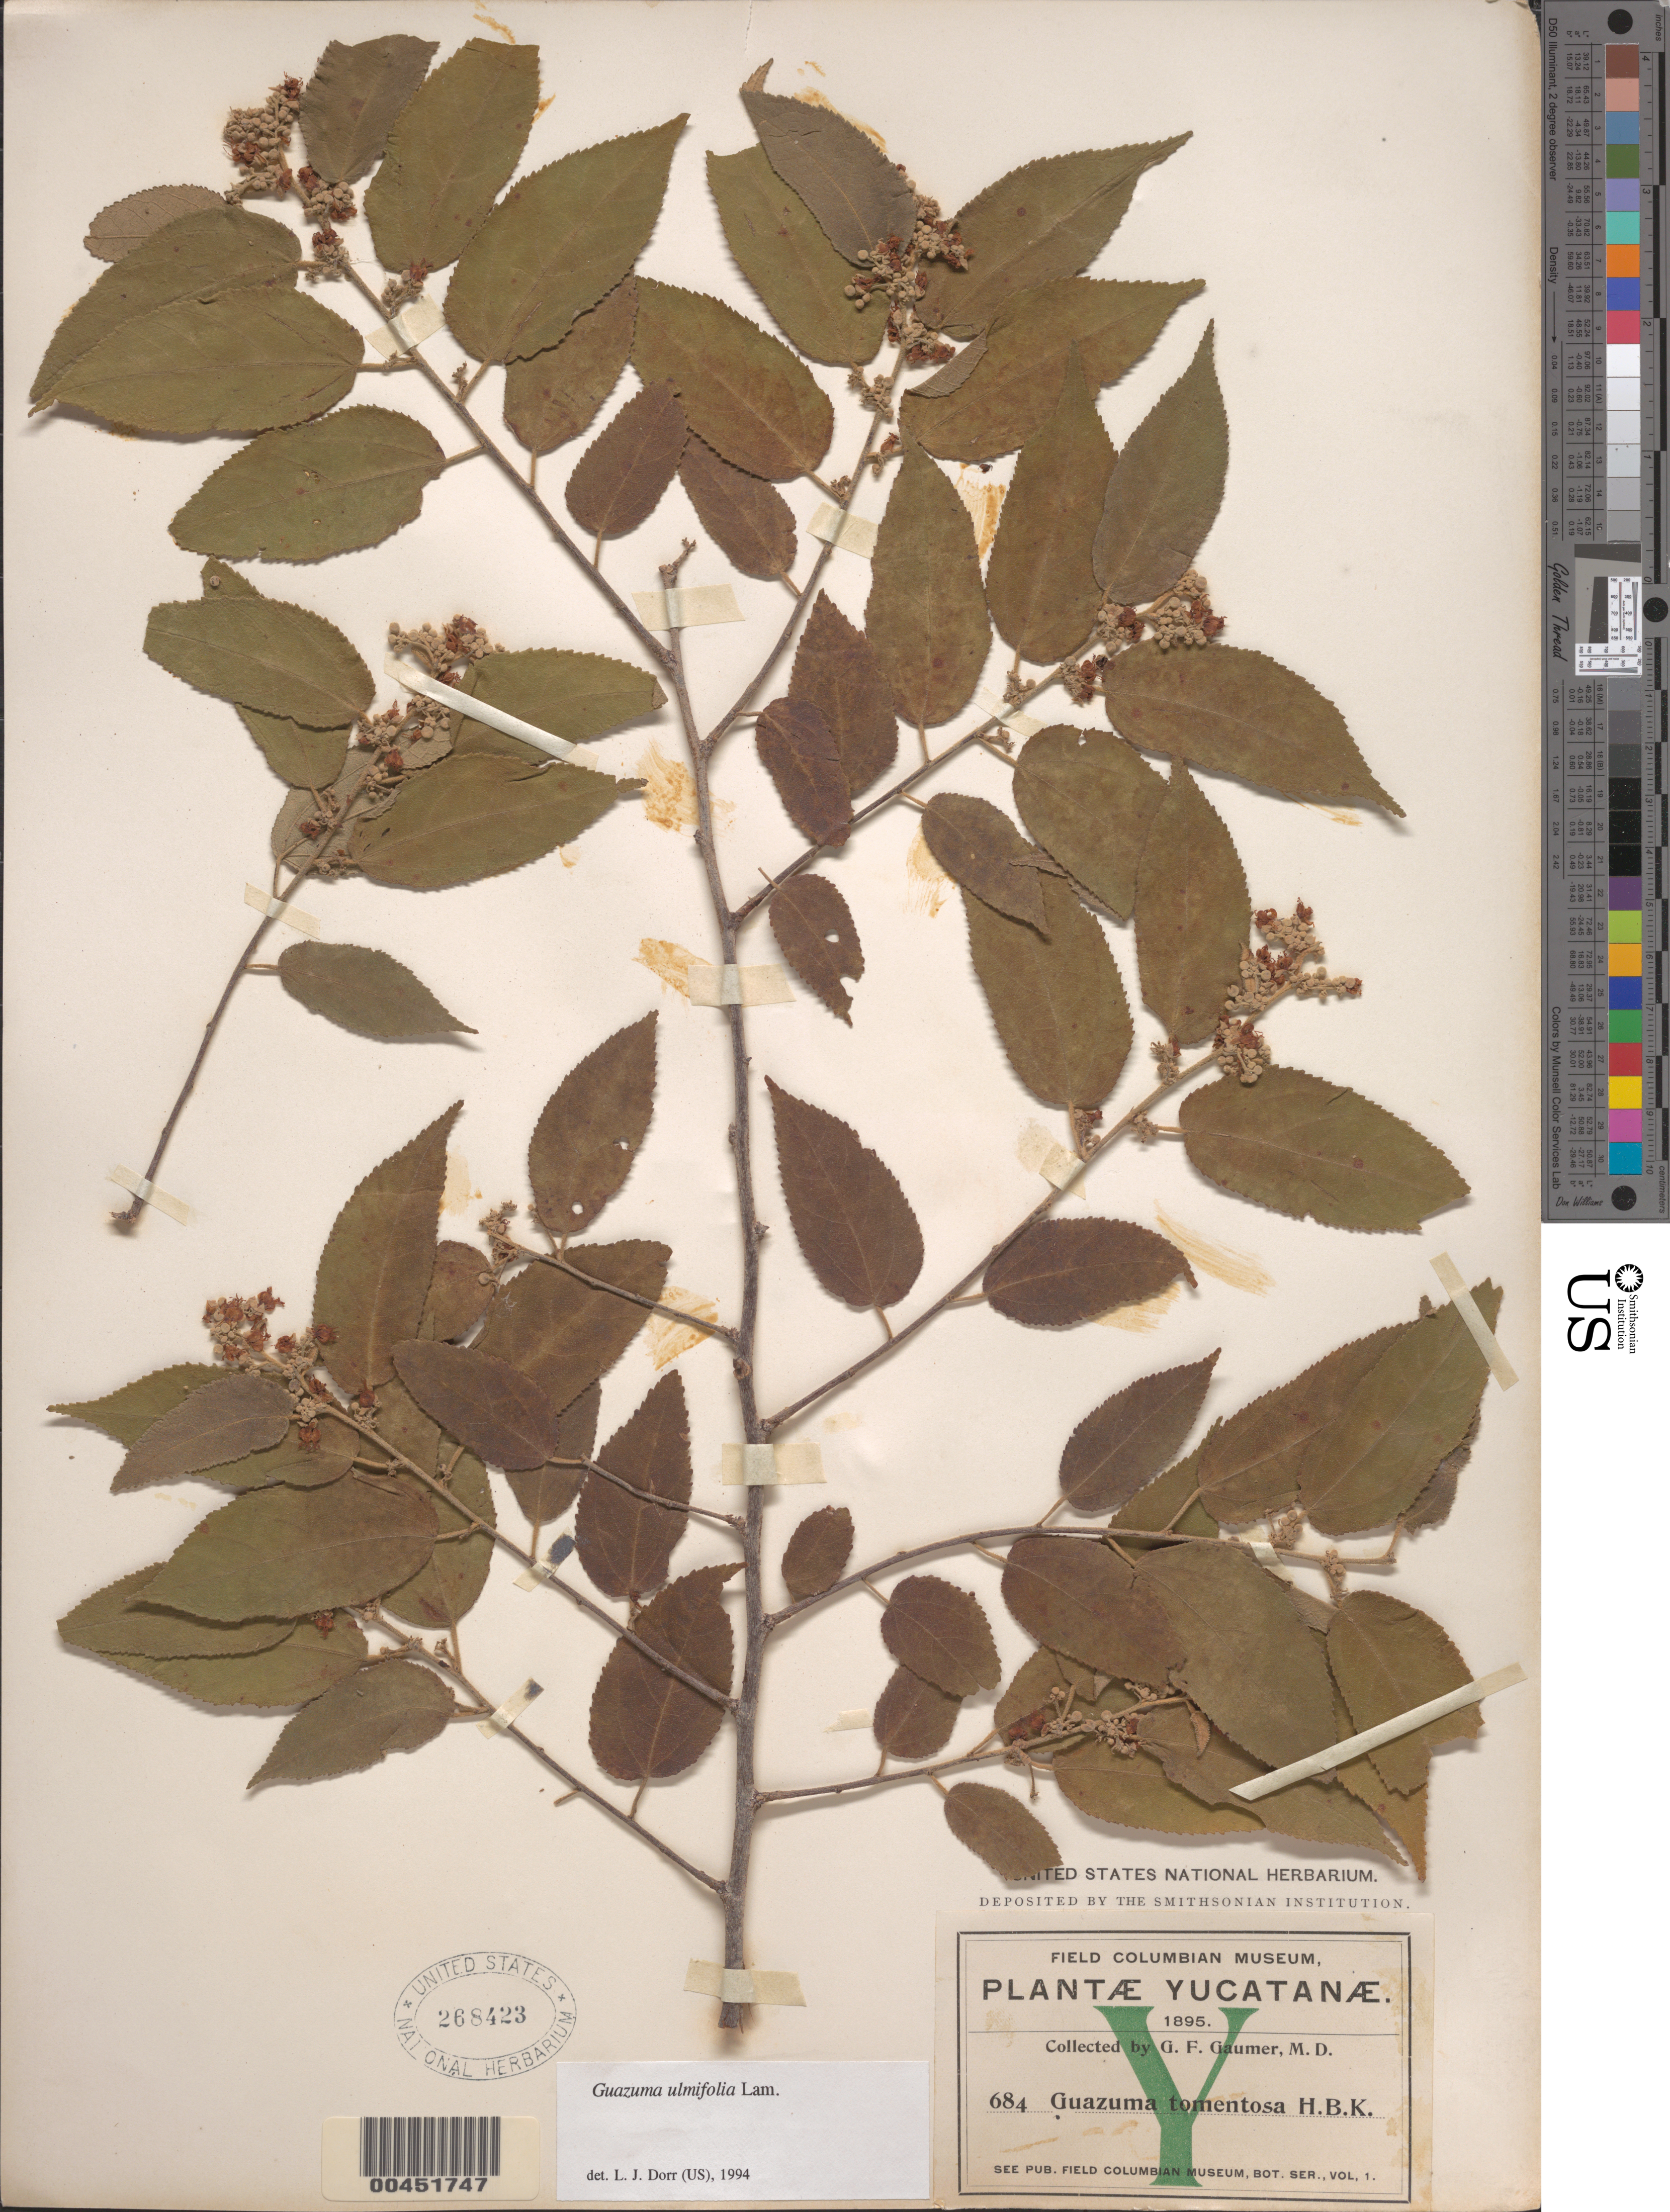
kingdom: Plantae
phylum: Tracheophyta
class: Magnoliopsida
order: Malvales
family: Malvaceae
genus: Guazuma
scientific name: Guazuma ulmifolia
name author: Lam.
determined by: Dorr, L. J., (BOT), Smithsonian Institution - National Museum of Natural History (UNITED STATES)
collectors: G. F. Gaumer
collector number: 684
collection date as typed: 1895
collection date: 1895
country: Mexico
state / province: Yucatán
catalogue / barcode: US 268423